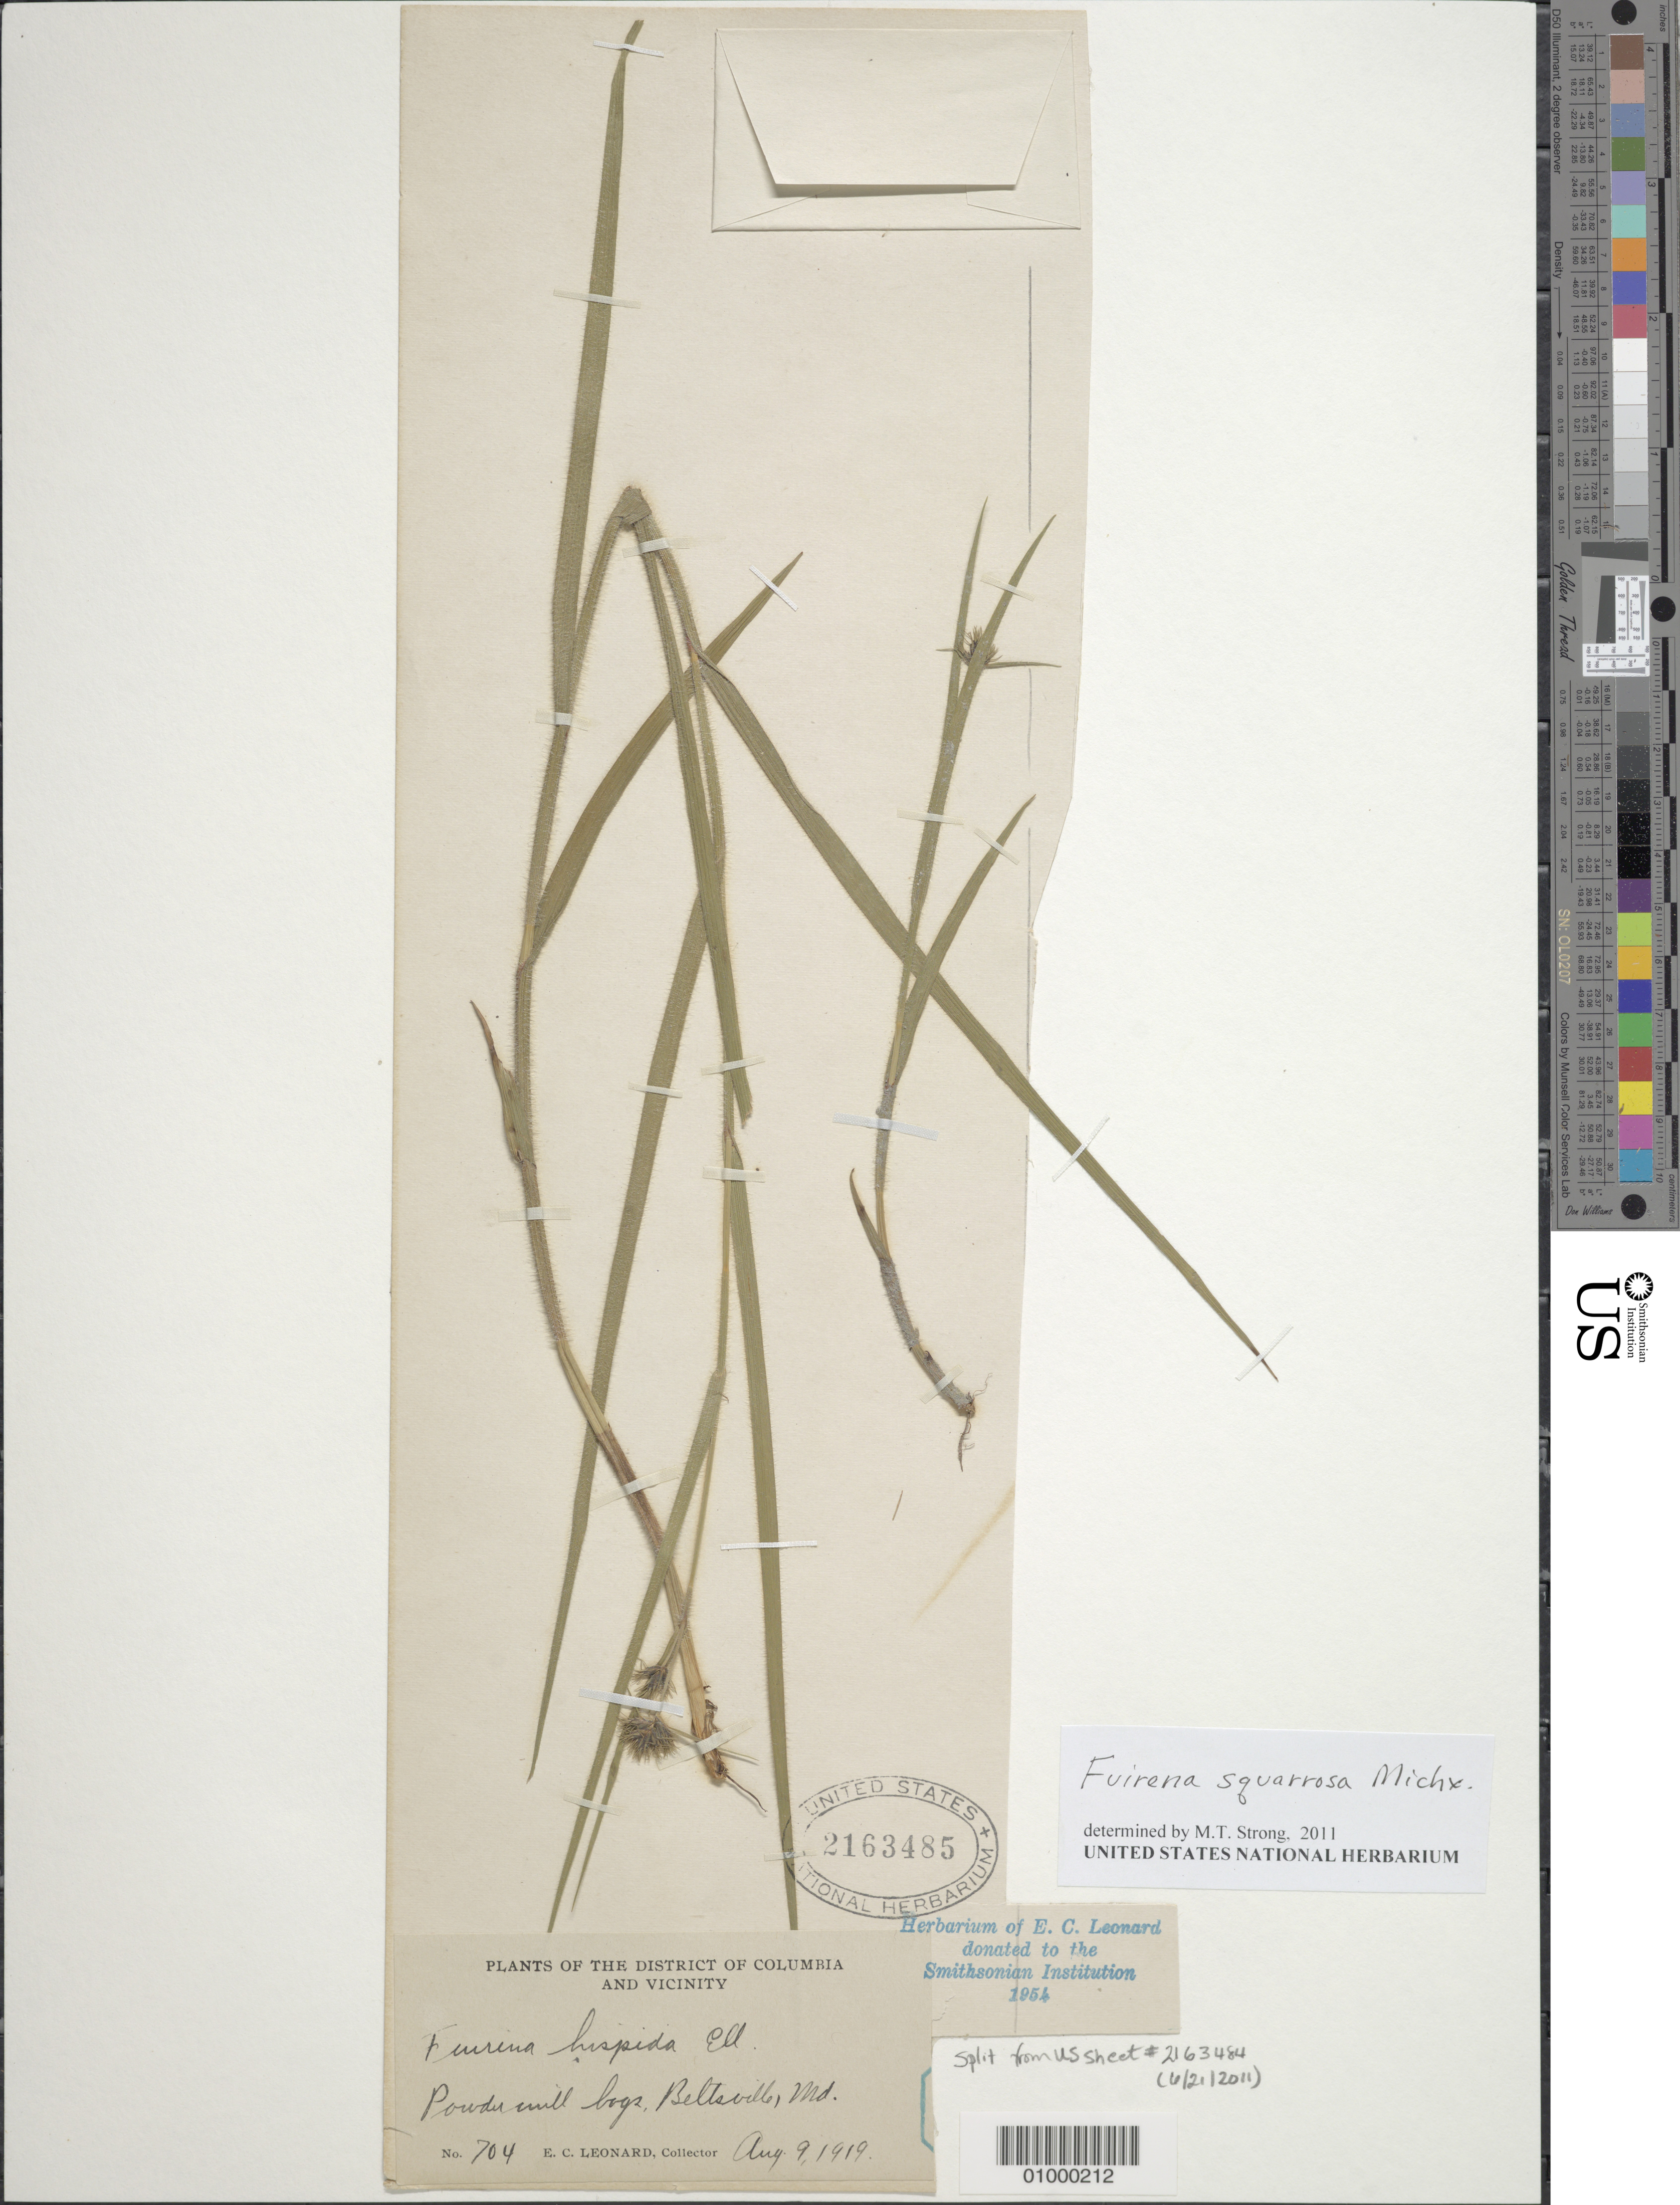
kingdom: Plantae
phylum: Tracheophyta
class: Liliopsida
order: Poales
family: Cyperaceae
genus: Fuirena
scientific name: Fuirena squarrosa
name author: Michx.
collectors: E. C. Leonard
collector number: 704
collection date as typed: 09 Aug 1919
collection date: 1919-08-09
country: United States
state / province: Maryland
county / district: Prince George's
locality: Powdermill Bog, Beltsville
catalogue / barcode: US 2163485